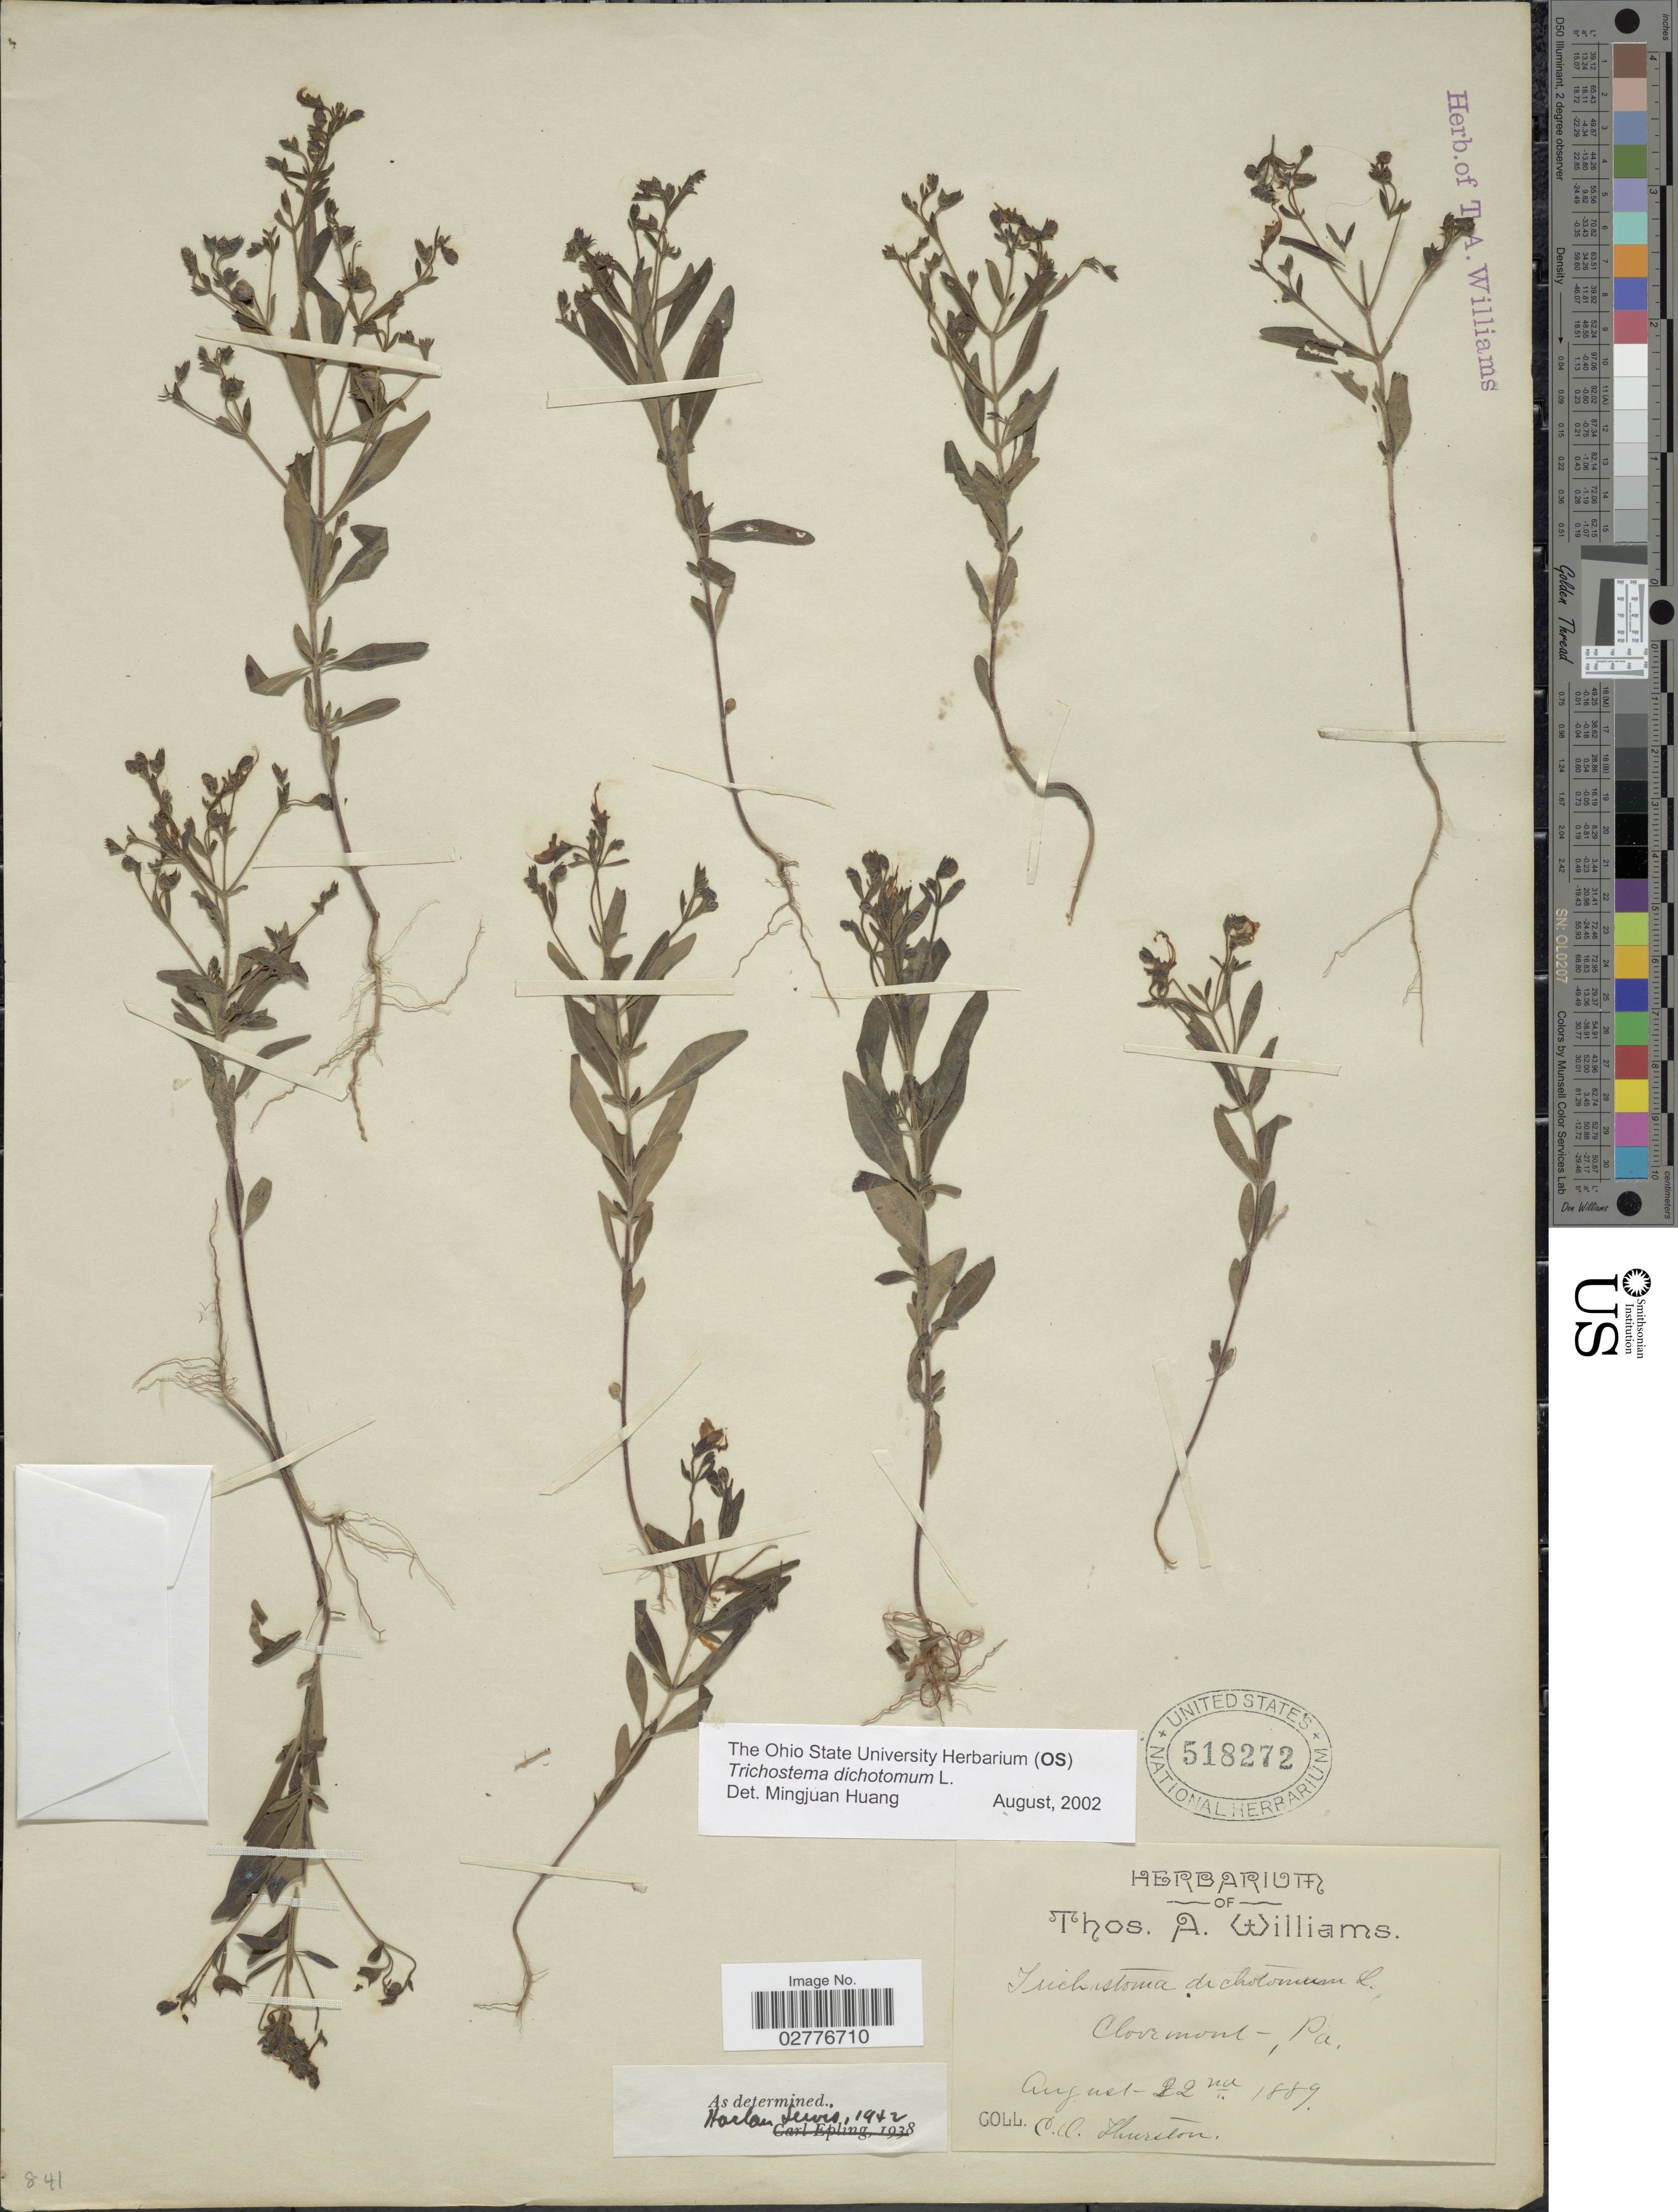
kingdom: Plantae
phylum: Tracheophyta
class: Magnoliopsida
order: Lamiales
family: Lamiaceae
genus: Trichostema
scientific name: Trichostema dichotomum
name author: L.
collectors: C. Thurston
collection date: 1889-08-22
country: United States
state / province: Pennsylvania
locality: Clovemont.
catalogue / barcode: US 518272